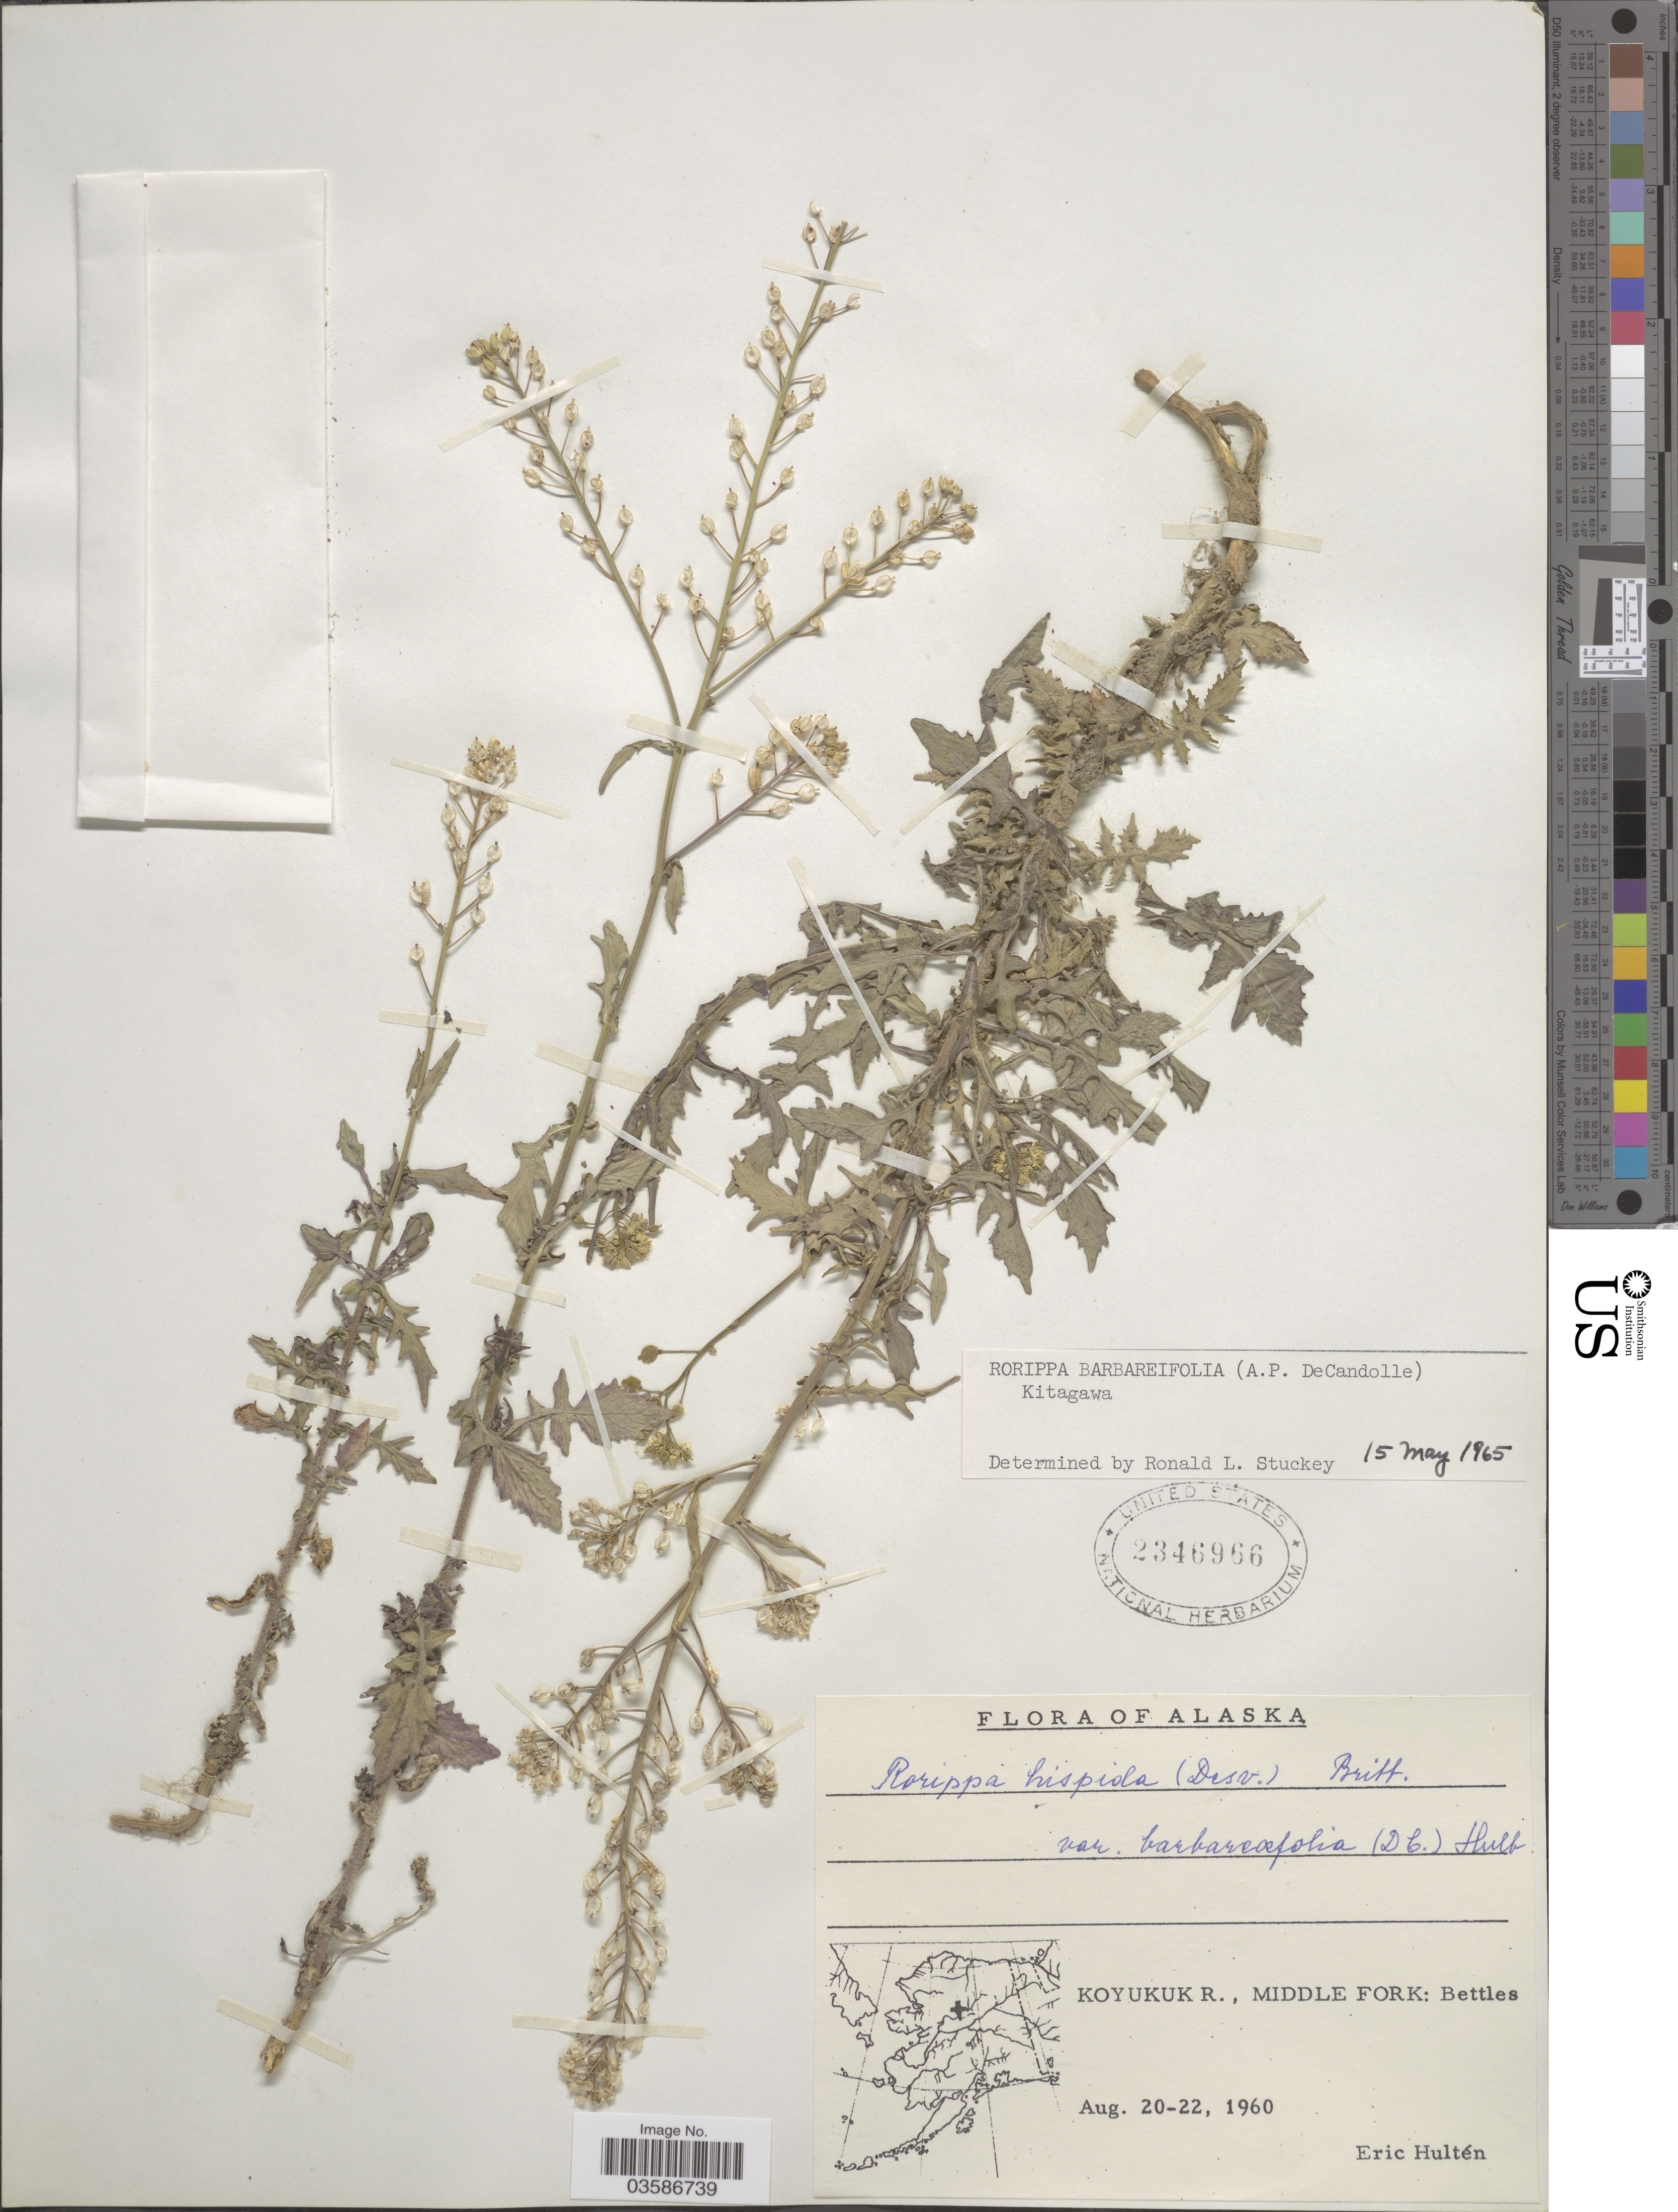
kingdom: Plantae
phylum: Tracheophyta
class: Magnoliopsida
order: Brassicales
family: Brassicaceae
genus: Rorippa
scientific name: Rorippa barbareifolia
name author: (DC.) Kitag.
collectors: E. G. Hultén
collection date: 1960-08-20/1960-08-22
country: United States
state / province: Alaska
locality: Koyukuk R., Middle Fork: Bettles.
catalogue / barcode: US 2346966